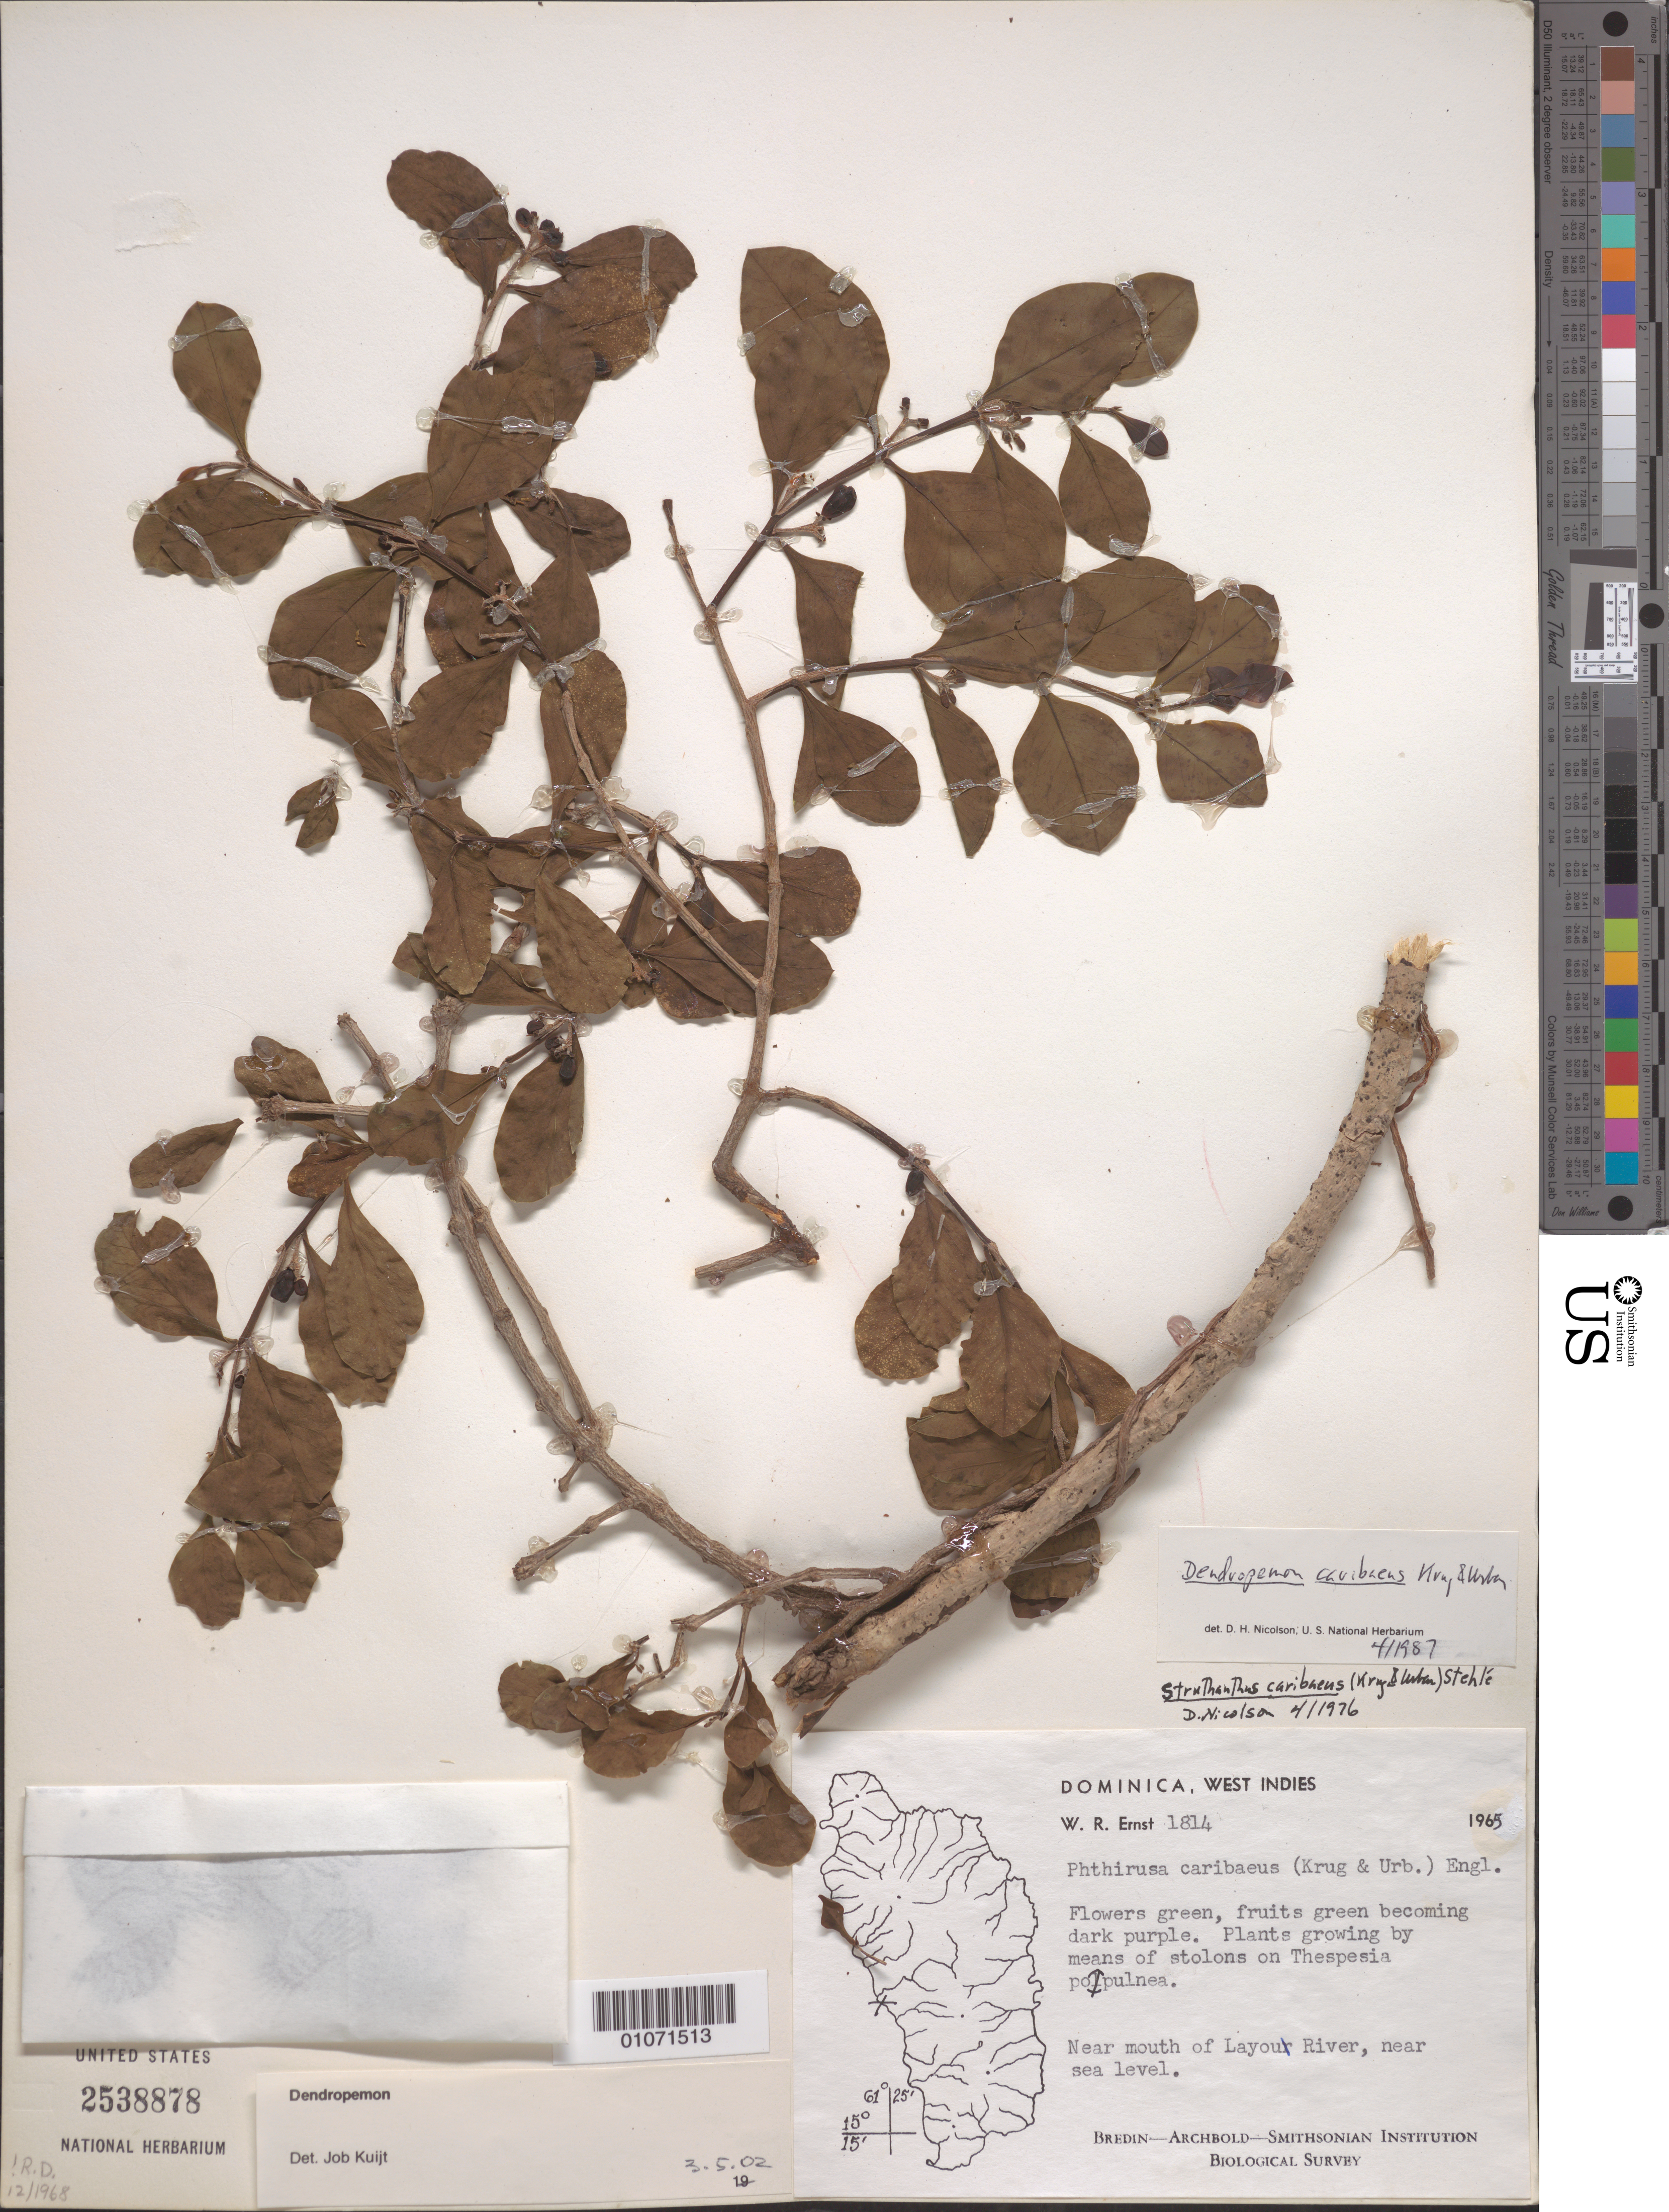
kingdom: Plantae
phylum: Tracheophyta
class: Magnoliopsida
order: Santalales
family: Loranthaceae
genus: Dendropemon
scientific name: Dendropemon caribaeus var. caribaeus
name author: Krug & Urb.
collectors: W. R. Ernst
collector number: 1814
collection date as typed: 01 Jan 1965 to 31 Dec 1965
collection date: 1965-01-01/1965-12-31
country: Dominica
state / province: St. Joseph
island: Dominica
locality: Near mouth of Layou River, near sea level.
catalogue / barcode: US 2538878